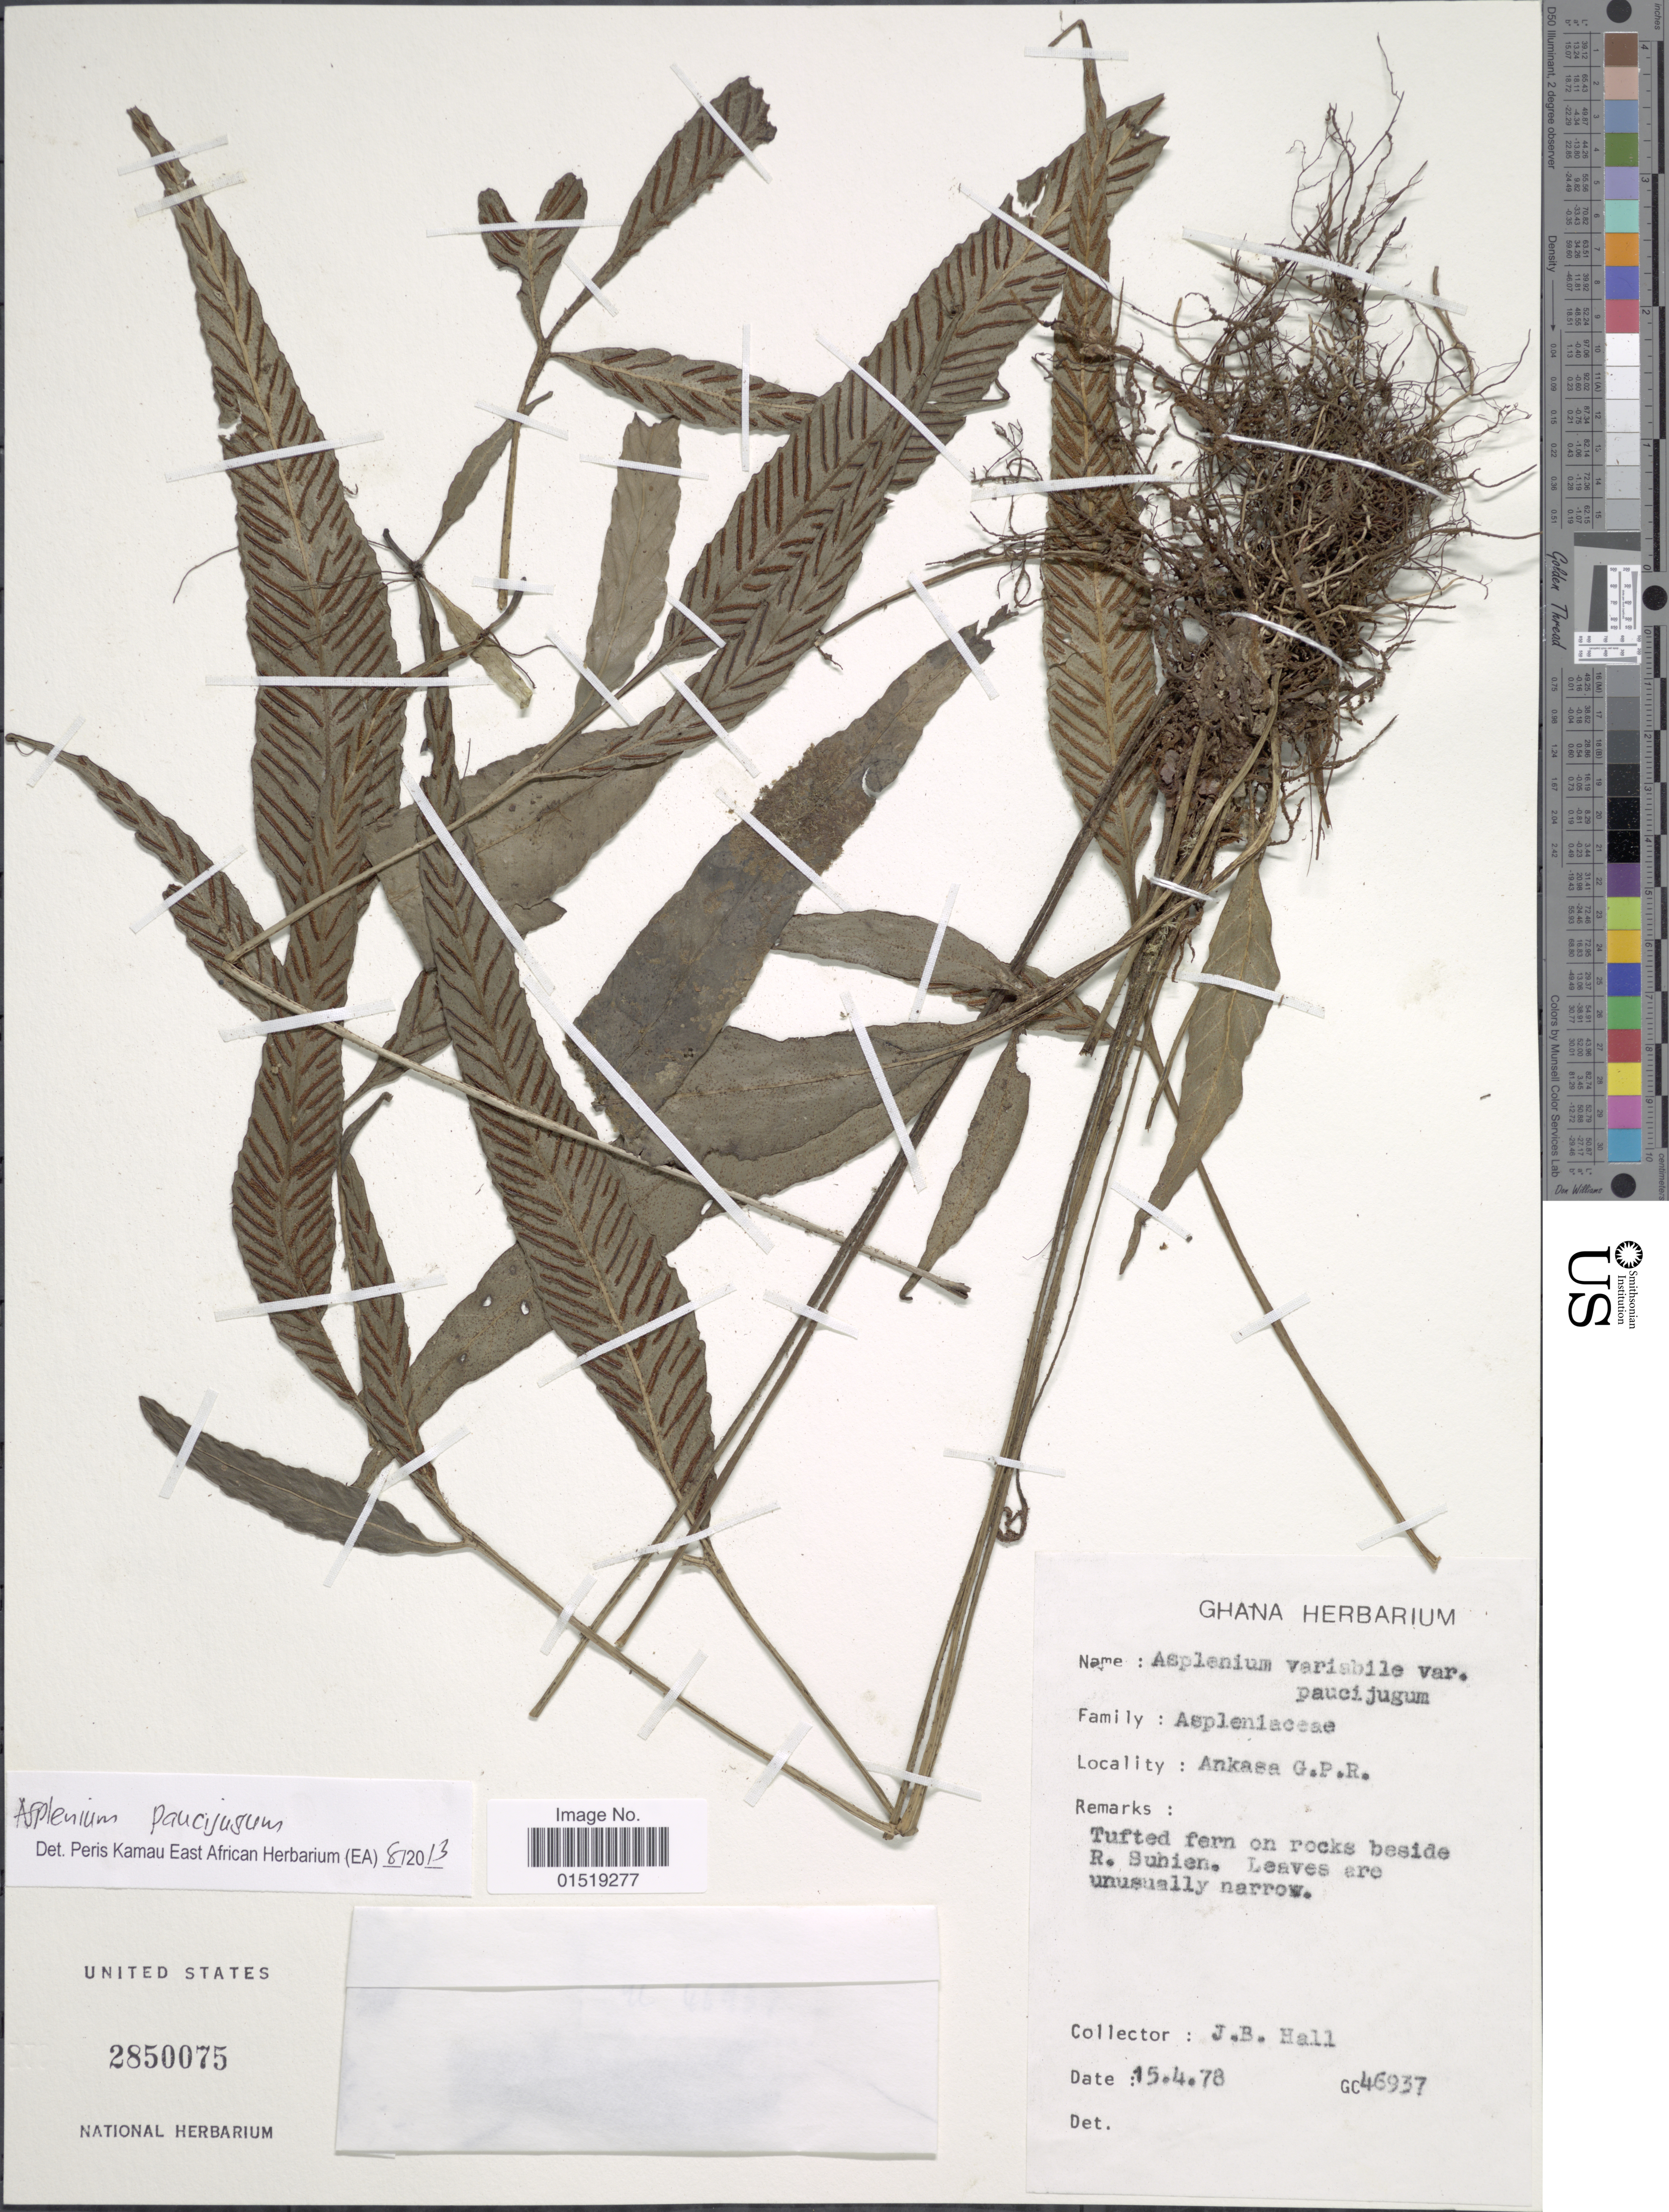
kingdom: Plantae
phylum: Tracheophyta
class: Polypodiopsida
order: Polypodiales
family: Aspleniaceae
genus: Asplenium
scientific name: Asplenium paucijugum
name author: Ballard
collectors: J. Hall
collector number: GC46937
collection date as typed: Transcribed d/m/y: 15/4/78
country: Ghana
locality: Ankasa G.P.R.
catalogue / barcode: US 2850075